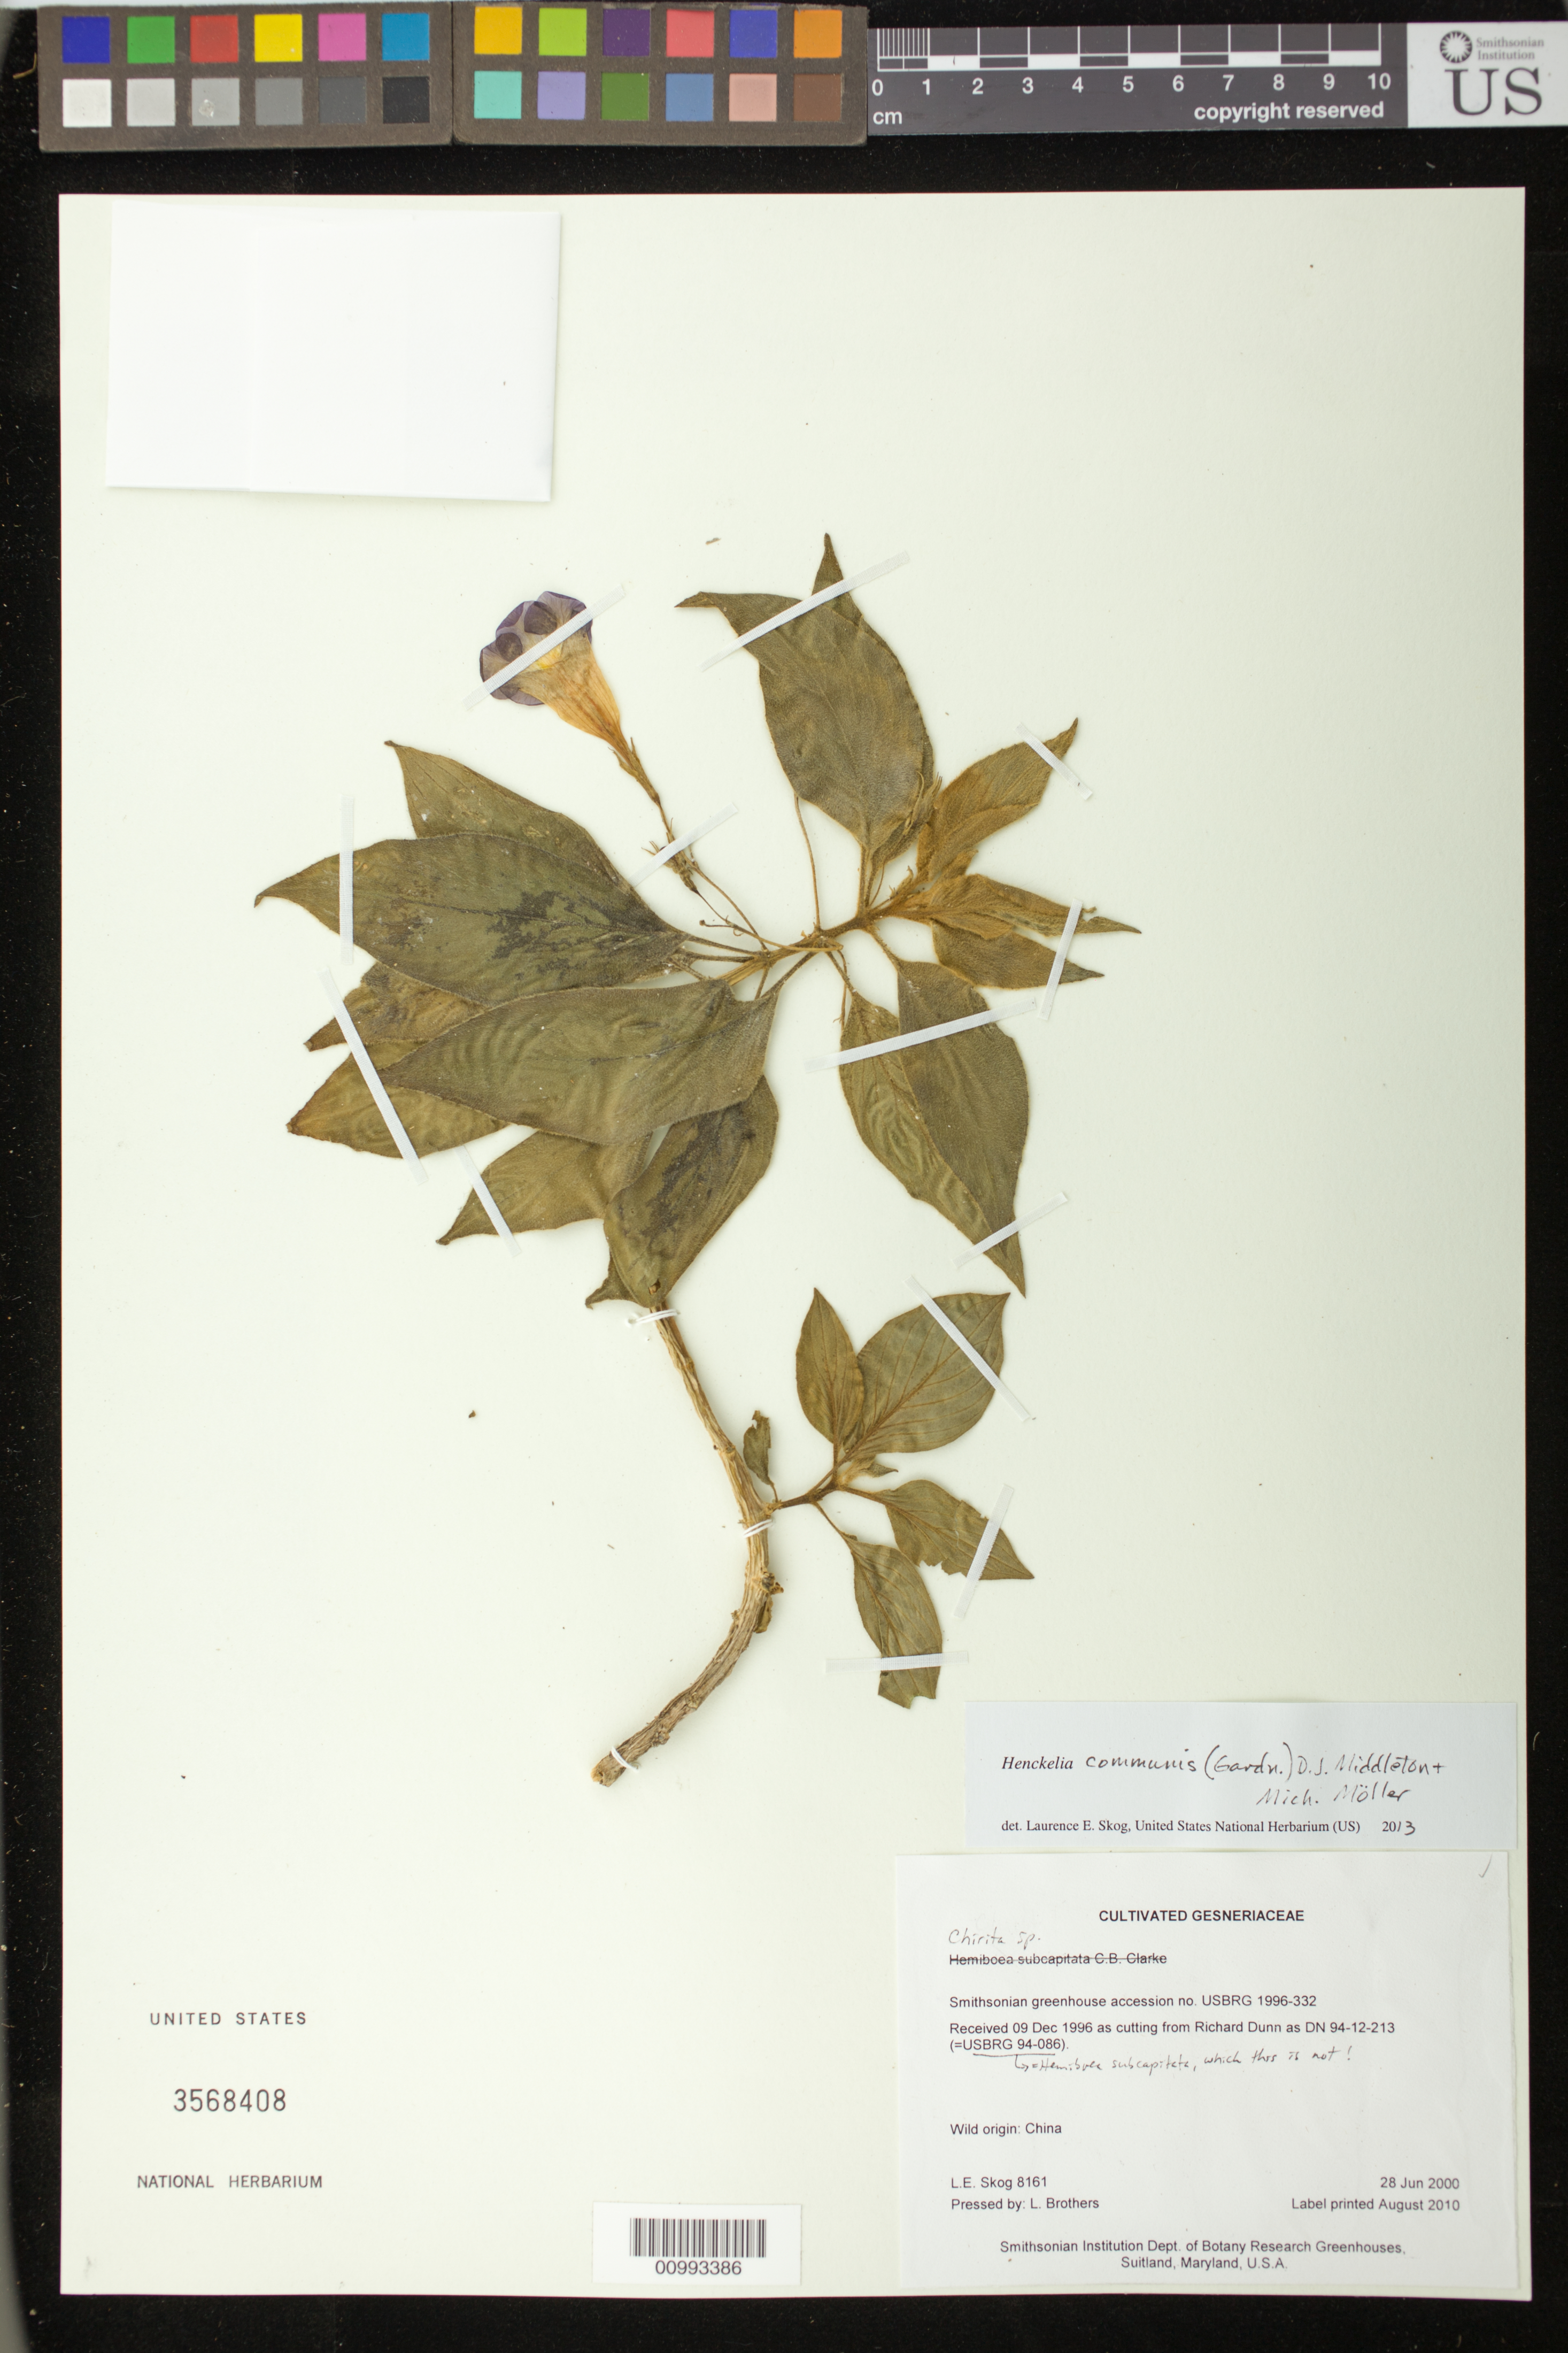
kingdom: Plantae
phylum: Tracheophyta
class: Magnoliopsida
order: Lamiales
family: Gesneriaceae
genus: Henckelia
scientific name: Henckelia communis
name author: (Gardner) D.J. Middleton & Mich. Möller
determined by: Skog, Laurence E.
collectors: L. E. Skog & L. Brothers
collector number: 8161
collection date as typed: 28 Jun 2000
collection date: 2000-06-28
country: China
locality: Smithsonian Institution Dept. of Botany Research Greenhouses, Suitland, Maryland, U.S.A.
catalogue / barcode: US 3568408